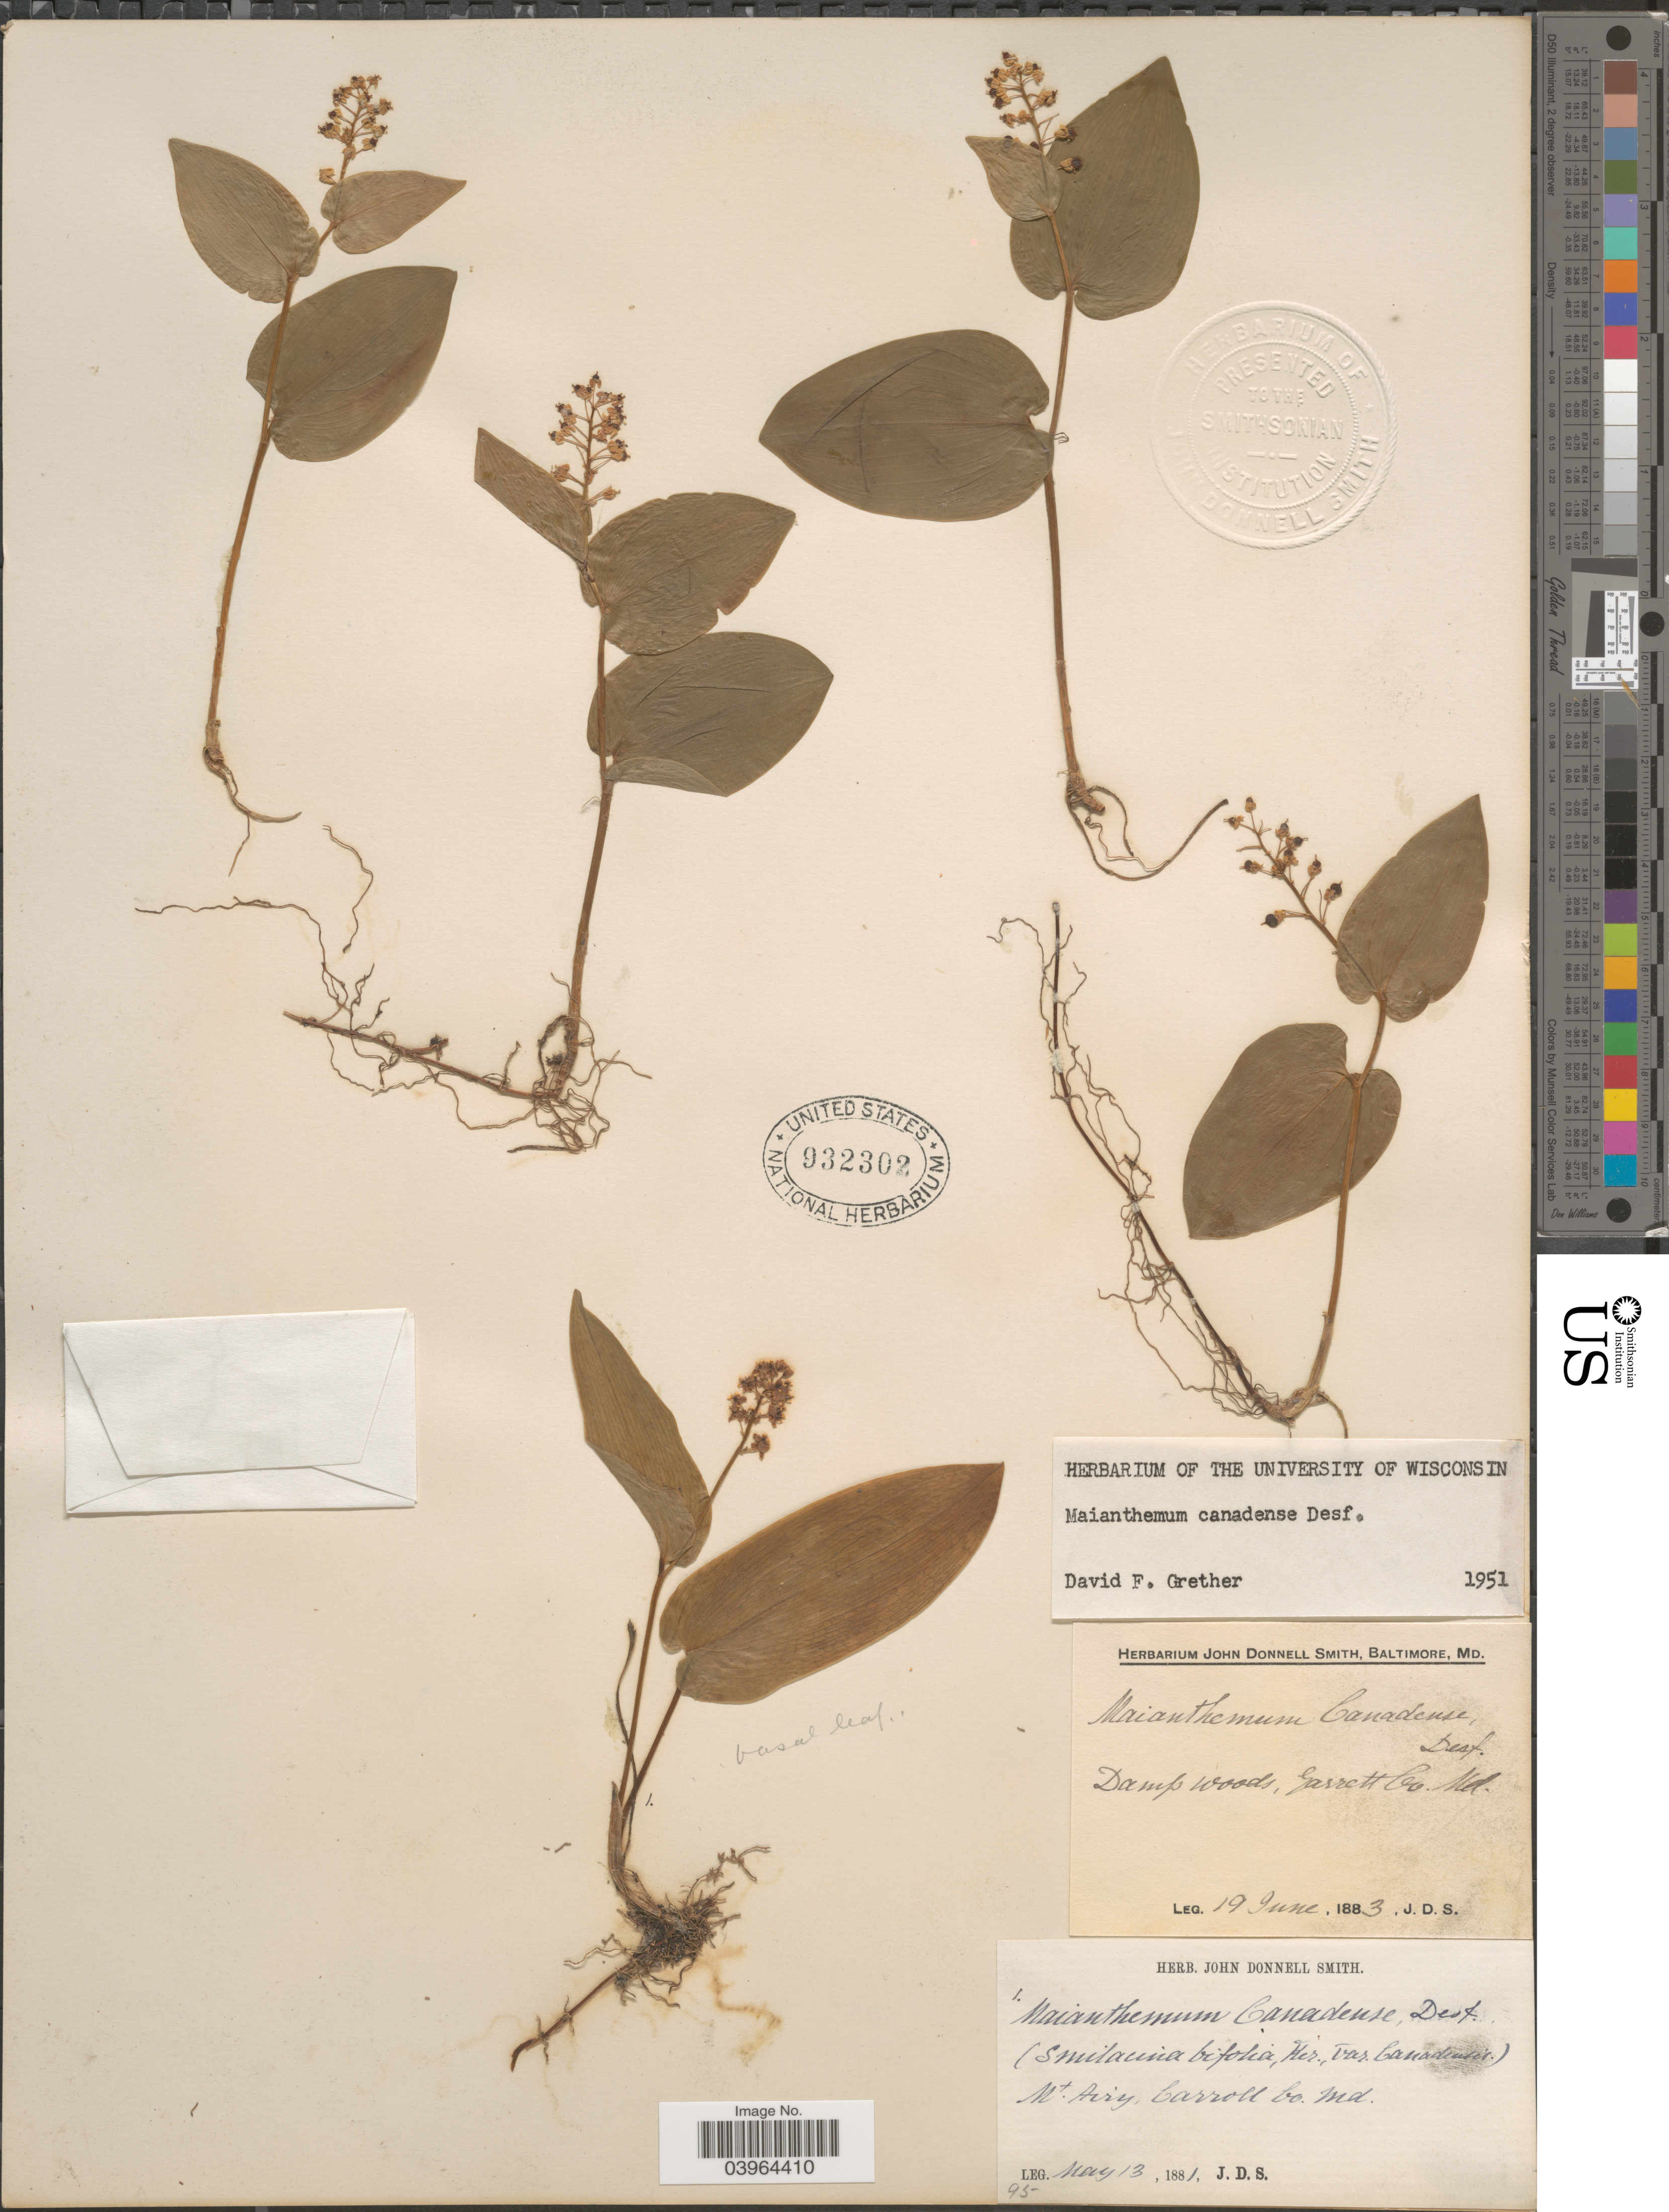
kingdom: Plantae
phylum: Tracheophyta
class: Liliopsida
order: Asparagales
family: Asparagaceae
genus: Maianthemum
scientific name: Maianthemum canadense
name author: Desf.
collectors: J. Donnell Smith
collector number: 95?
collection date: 1881-05-13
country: United States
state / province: Maryland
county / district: Carroll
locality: Mt. Airy, Carroll Co.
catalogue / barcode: US 932302-2